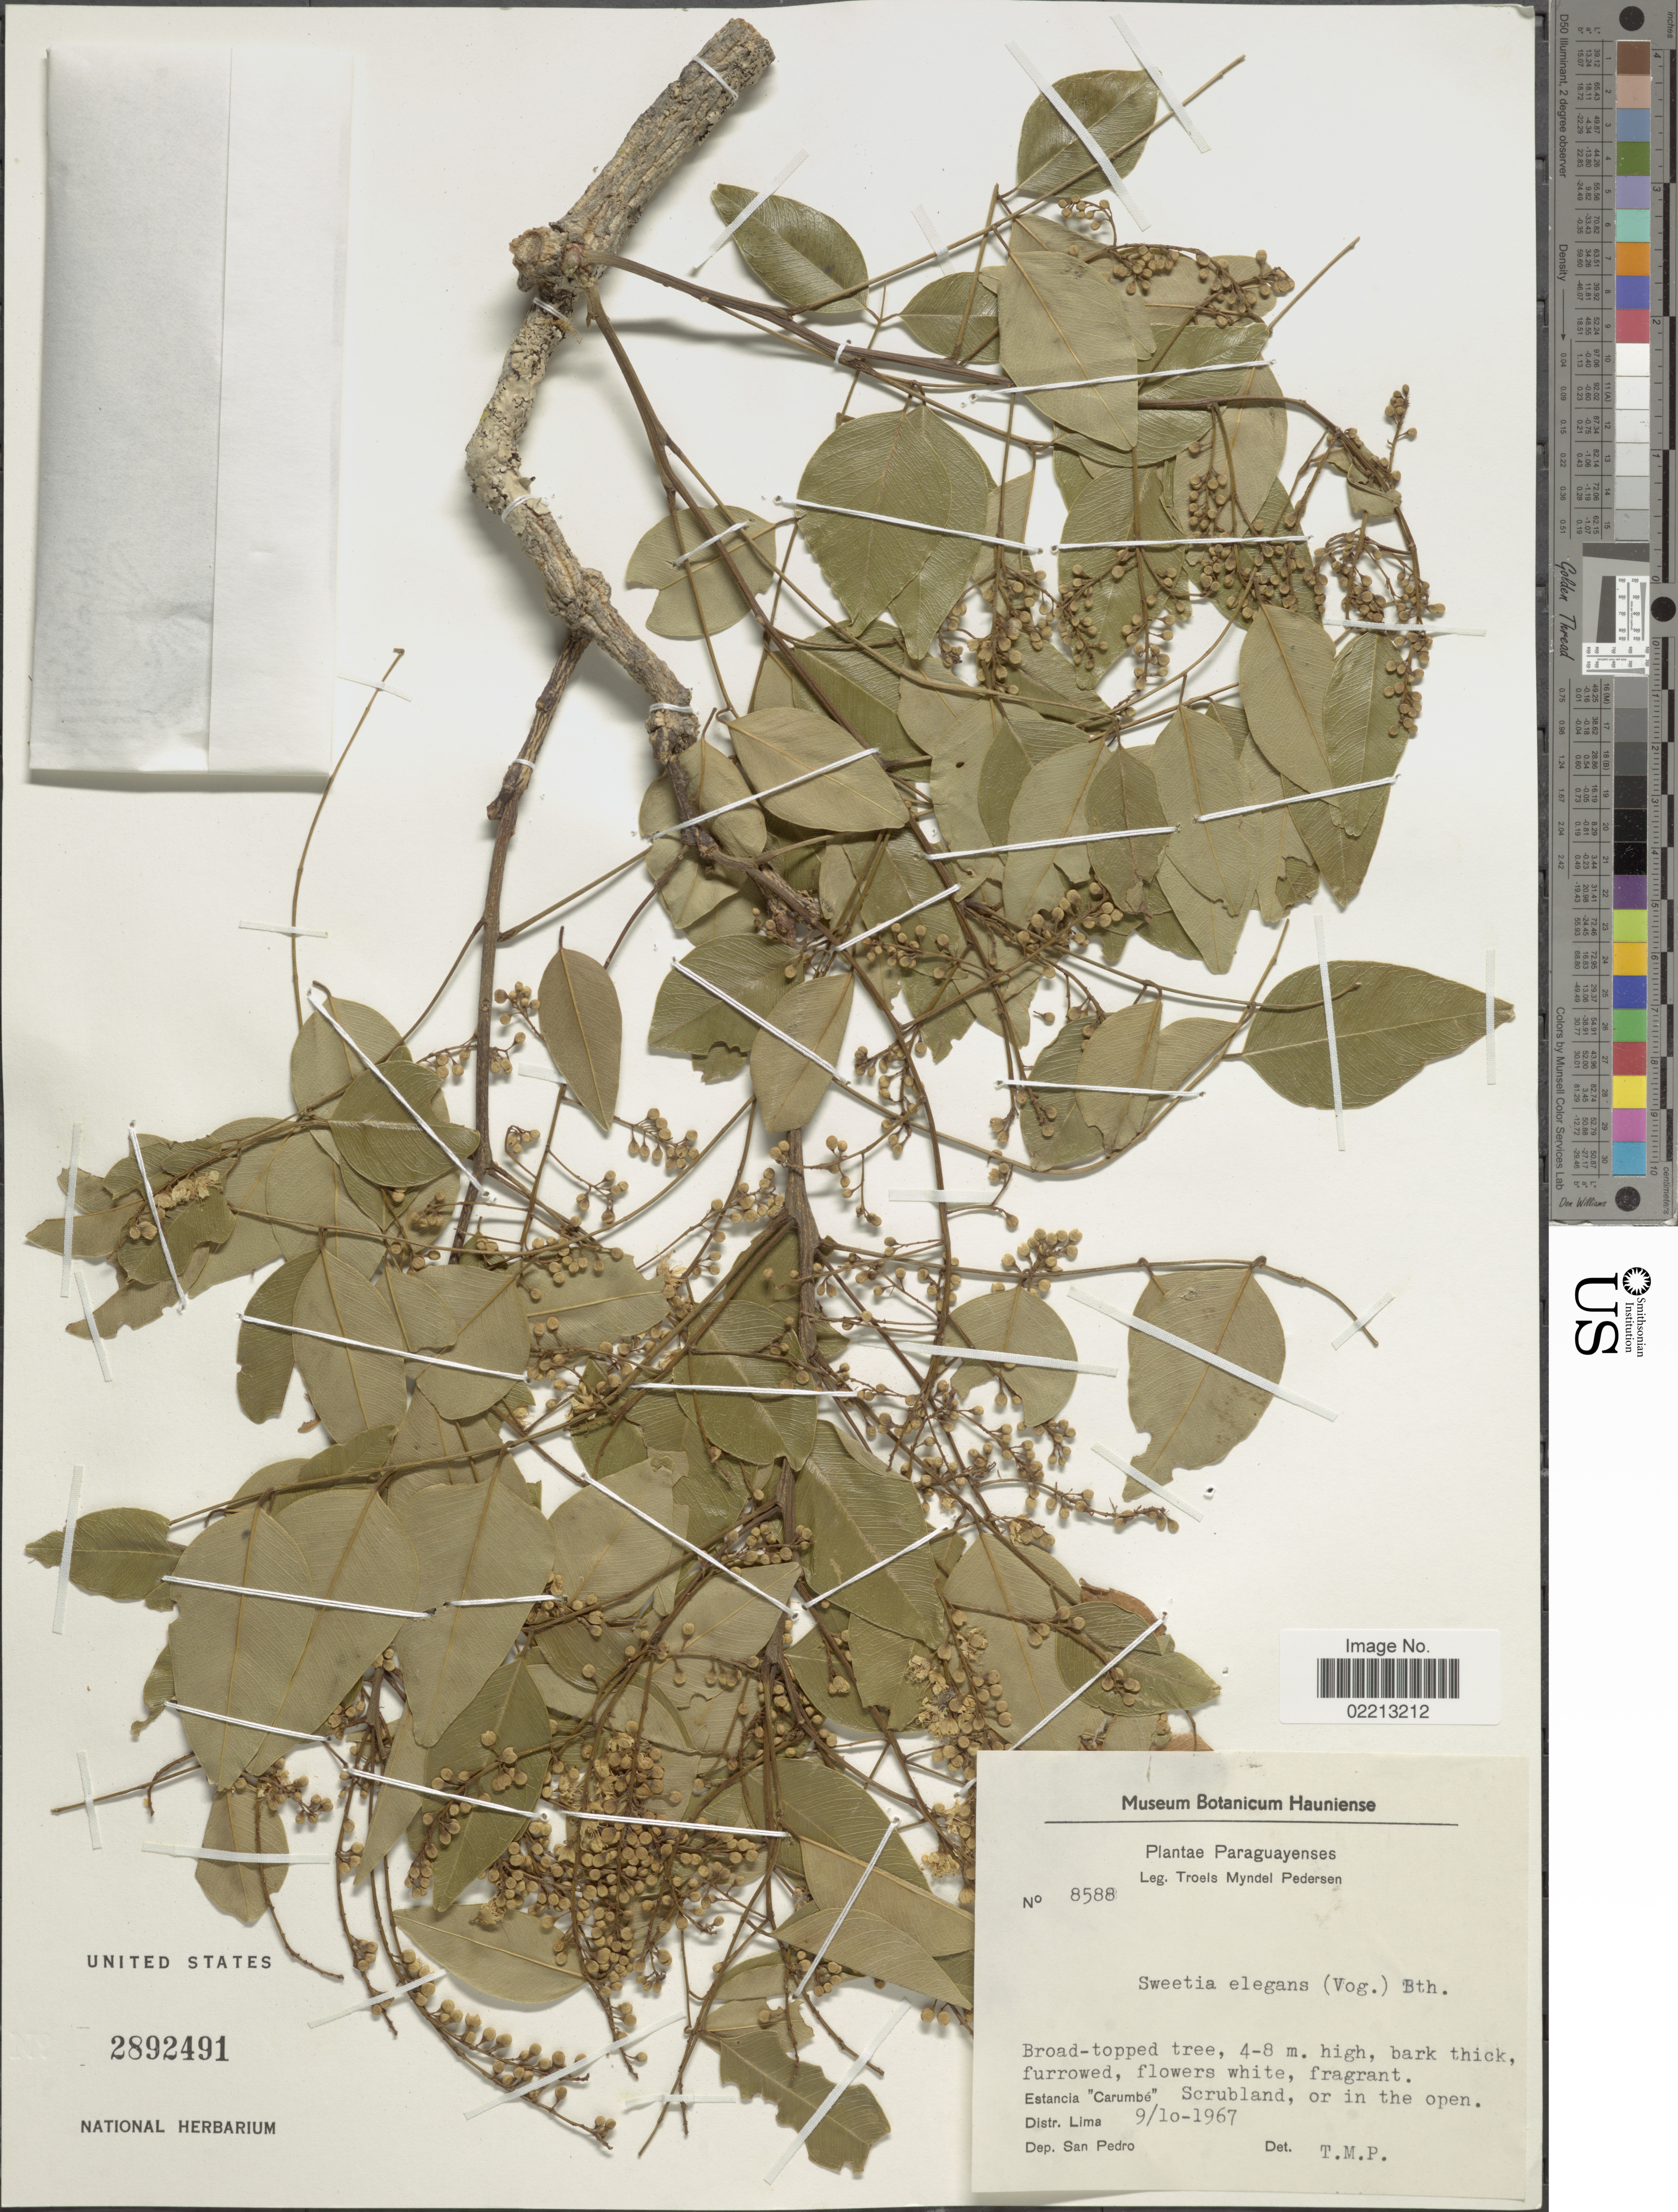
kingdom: Plantae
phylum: Tracheophyta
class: Magnoliopsida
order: Fabales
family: Fabaceae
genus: Acosmium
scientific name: Acosmium subelegans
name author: (Mohlenbr.) Yakovlev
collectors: T. Pederson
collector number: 8588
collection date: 1967-10-09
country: Paraguay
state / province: San Pedro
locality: Estancia "Carumbe", Distr. Lima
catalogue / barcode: US 2892491